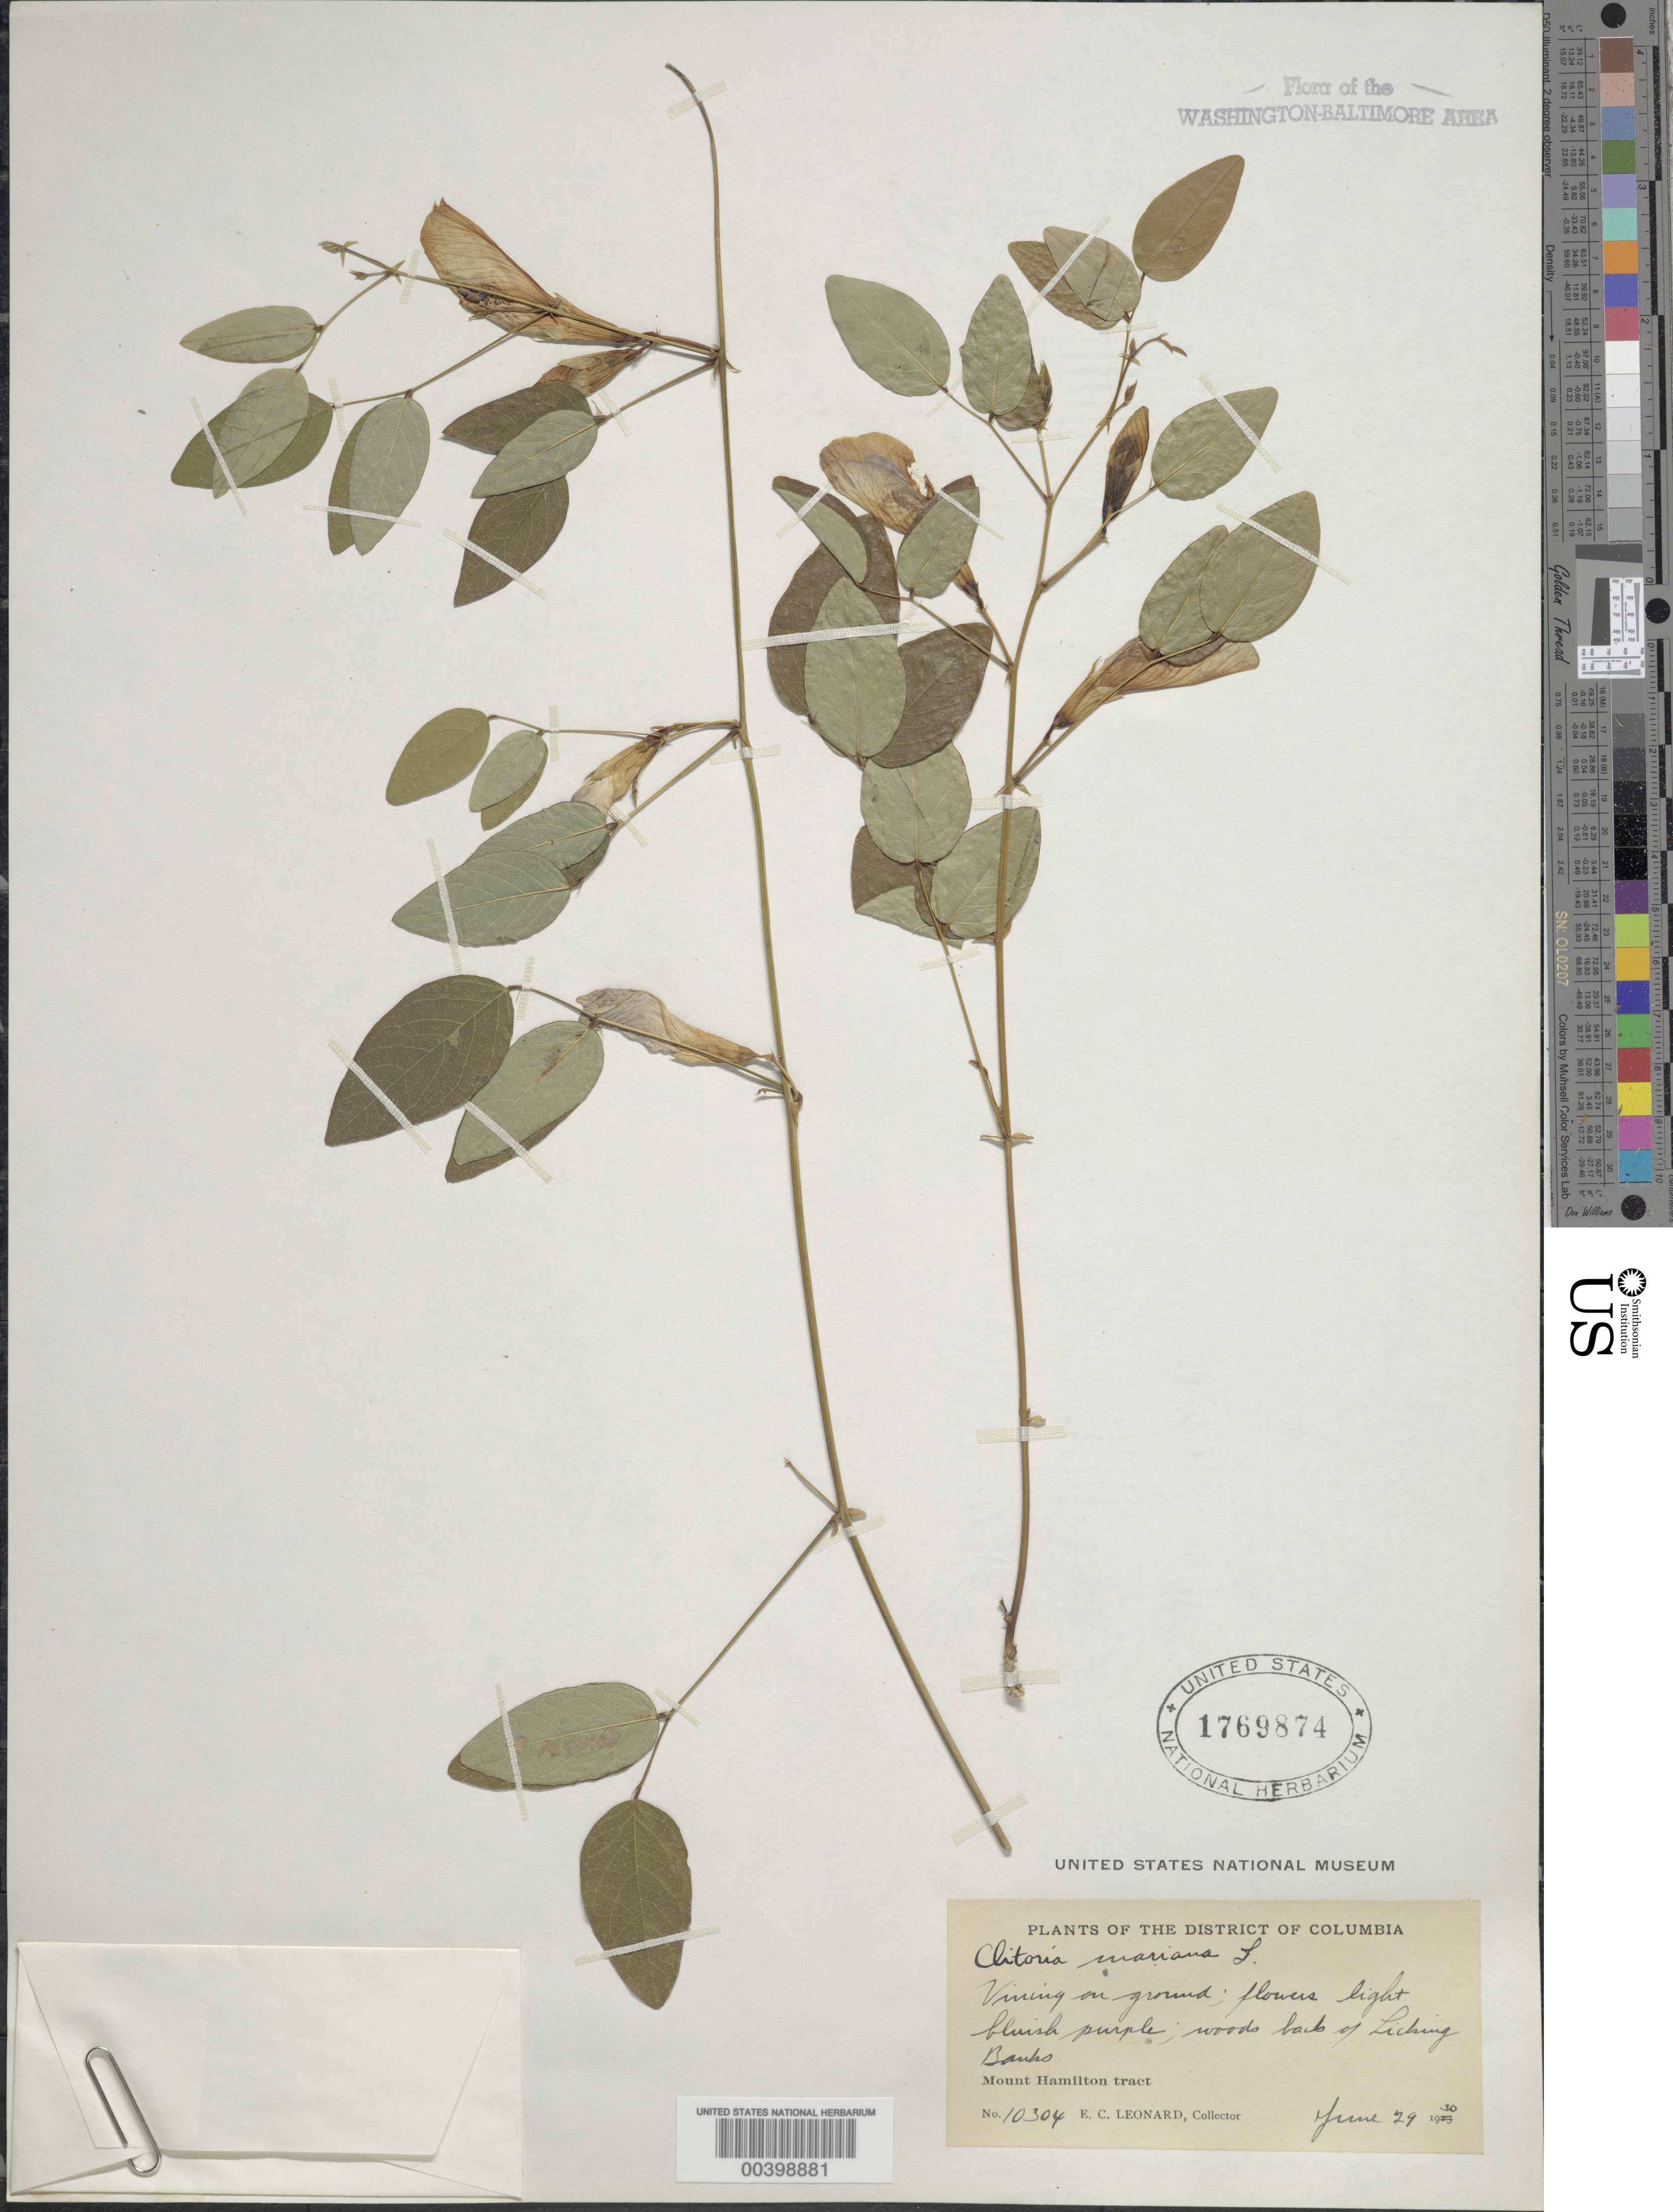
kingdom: Plantae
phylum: Tracheophyta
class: Magnoliopsida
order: Fabales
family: Fabaceae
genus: Clitoria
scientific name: Clitoria mariana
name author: L.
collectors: E. C. Leonard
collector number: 10304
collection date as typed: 29 Jun 1930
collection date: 1930-06-29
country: United States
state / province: District of Columbia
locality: Licking Banks, Mount Hamilton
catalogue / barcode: US 1769874